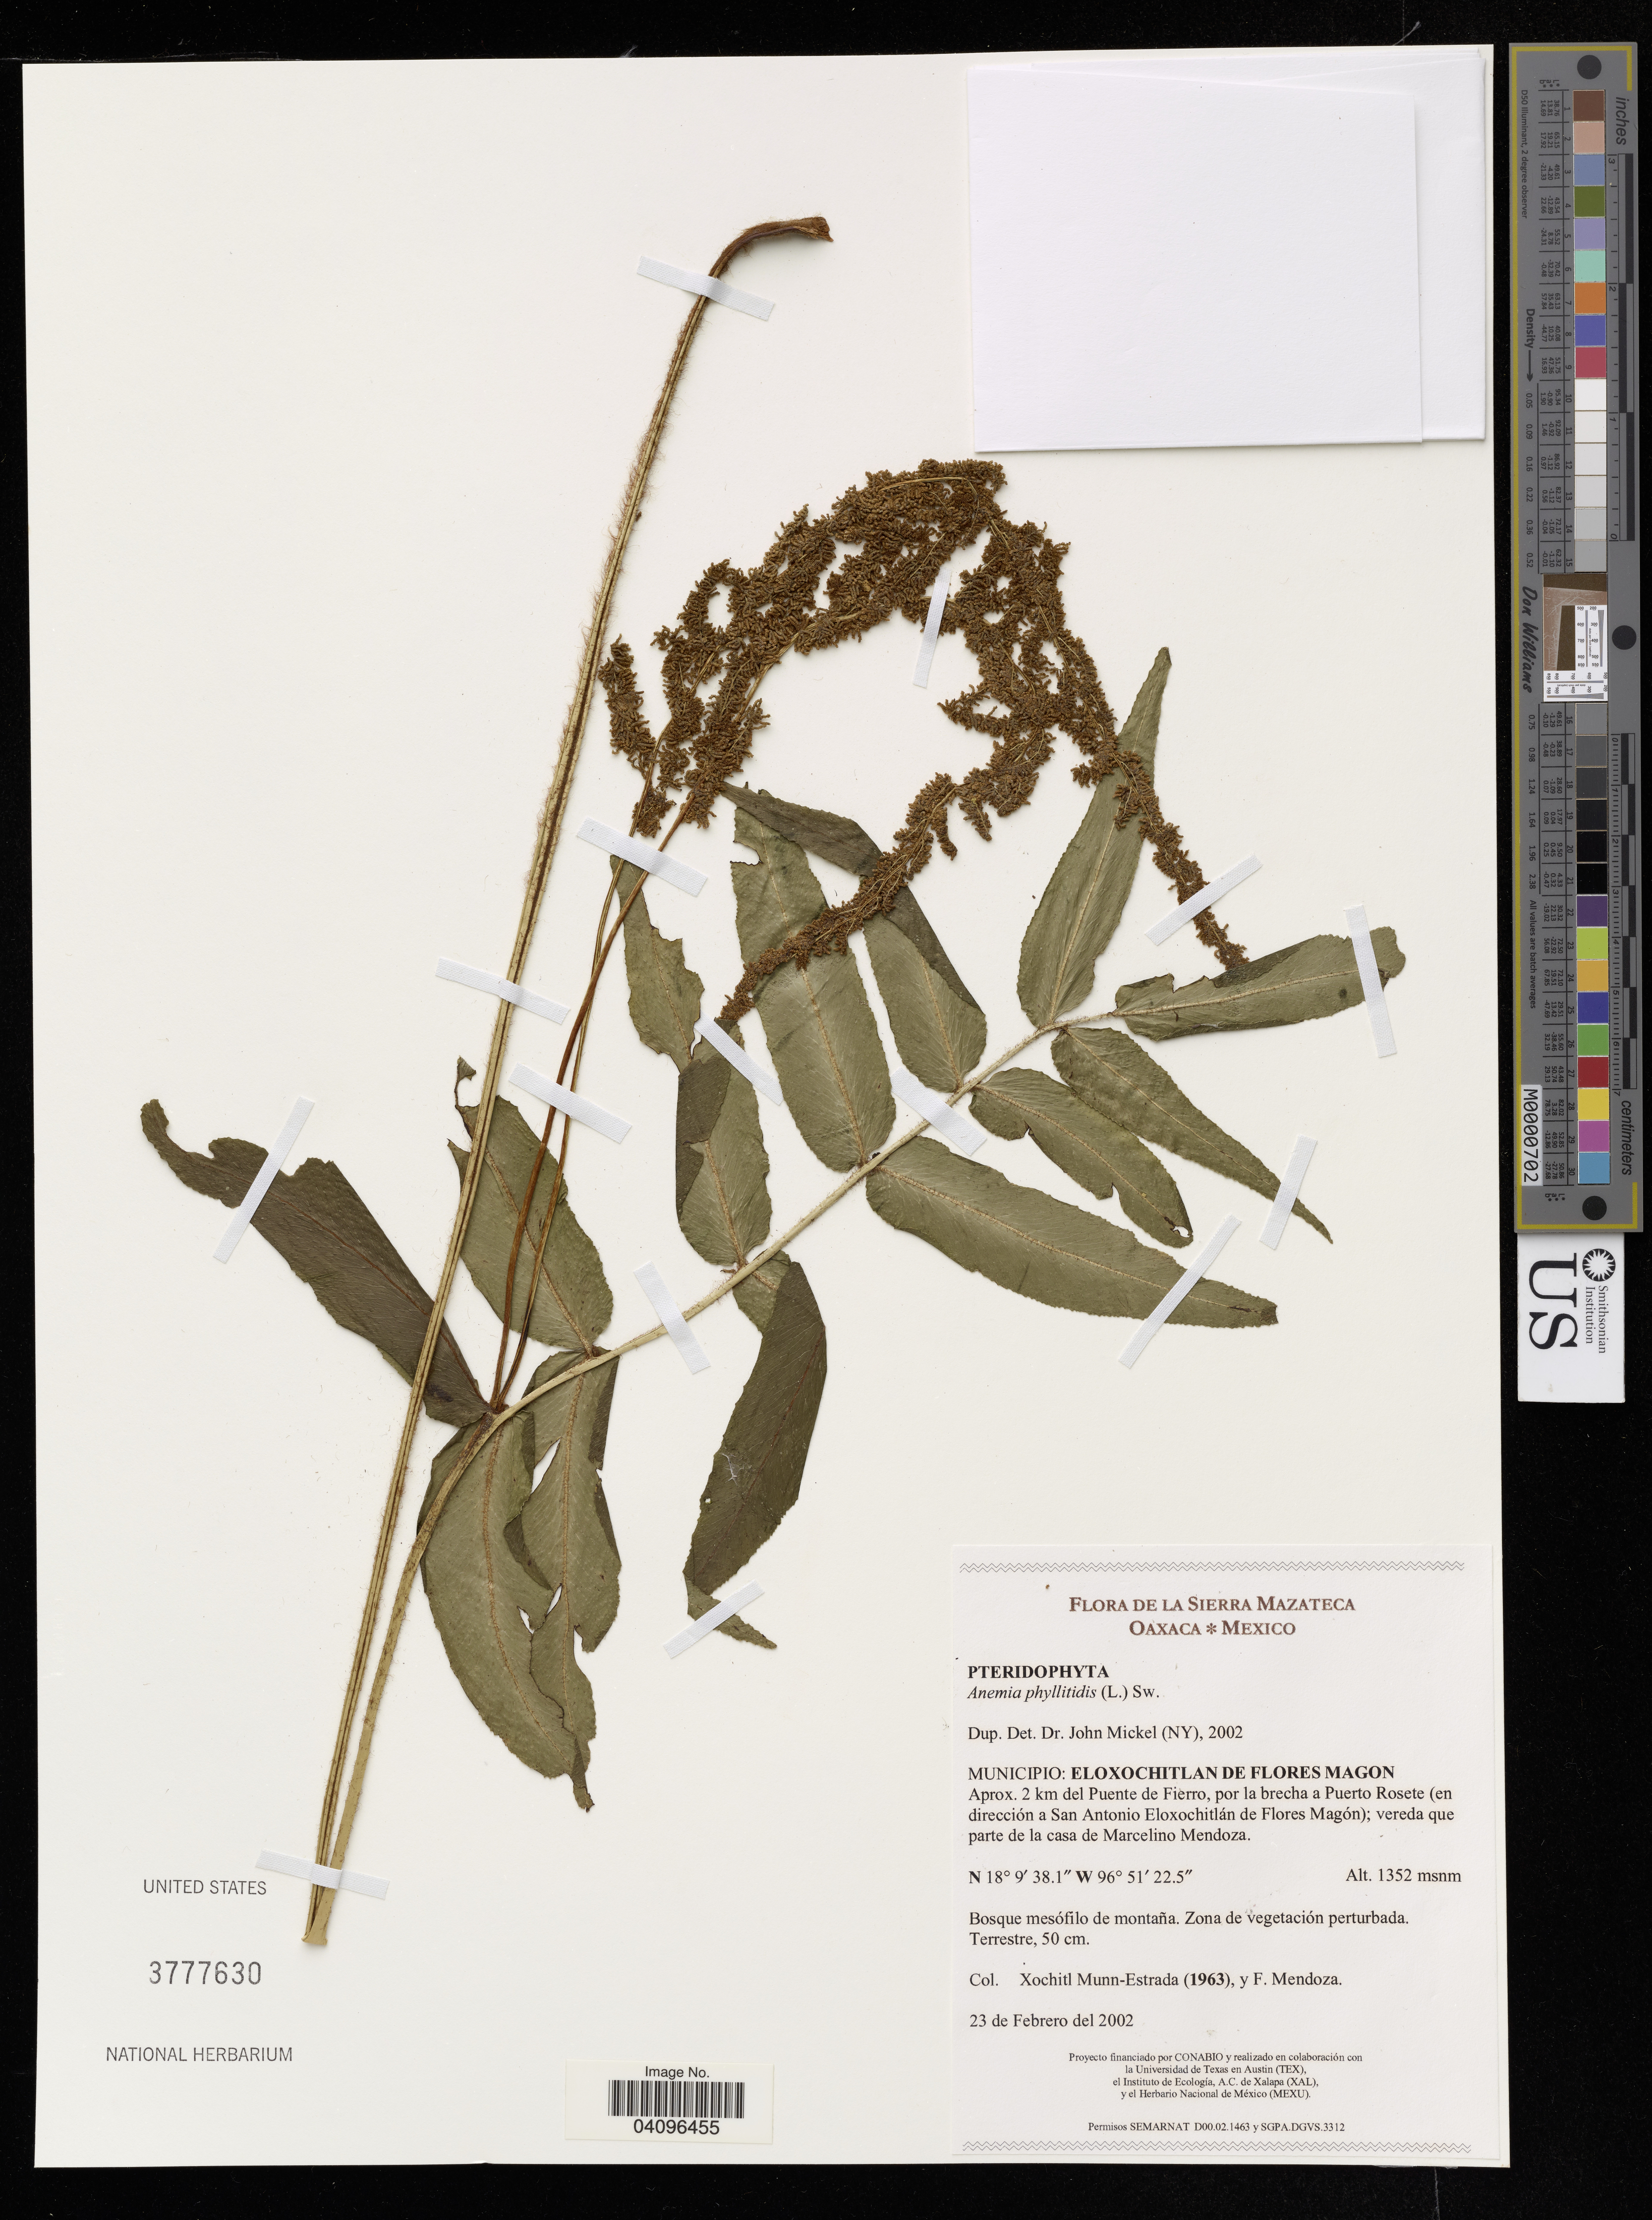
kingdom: Plantae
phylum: Tracheophyta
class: Polypodiopsida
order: Schizaeales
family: Anemiaceae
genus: Anemia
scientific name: Anemia phyllitidis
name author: (L.) Sw.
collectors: X. Munn-Estrada & F. Mendoza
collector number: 1963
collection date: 2002-02-23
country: Mexico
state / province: Oaxaca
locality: La Sierra Mazateca. Municipio: Eloxochitlan de Flores Magon. Aprox. 2 km del Puente de Fierro, por la brecha a Puerto Rosete (en dirección a San Antonio Eloxochitlán de Flores Magón); vereda que parte de la casa de Marcelino Mendoza.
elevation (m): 1352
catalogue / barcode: US 3777630